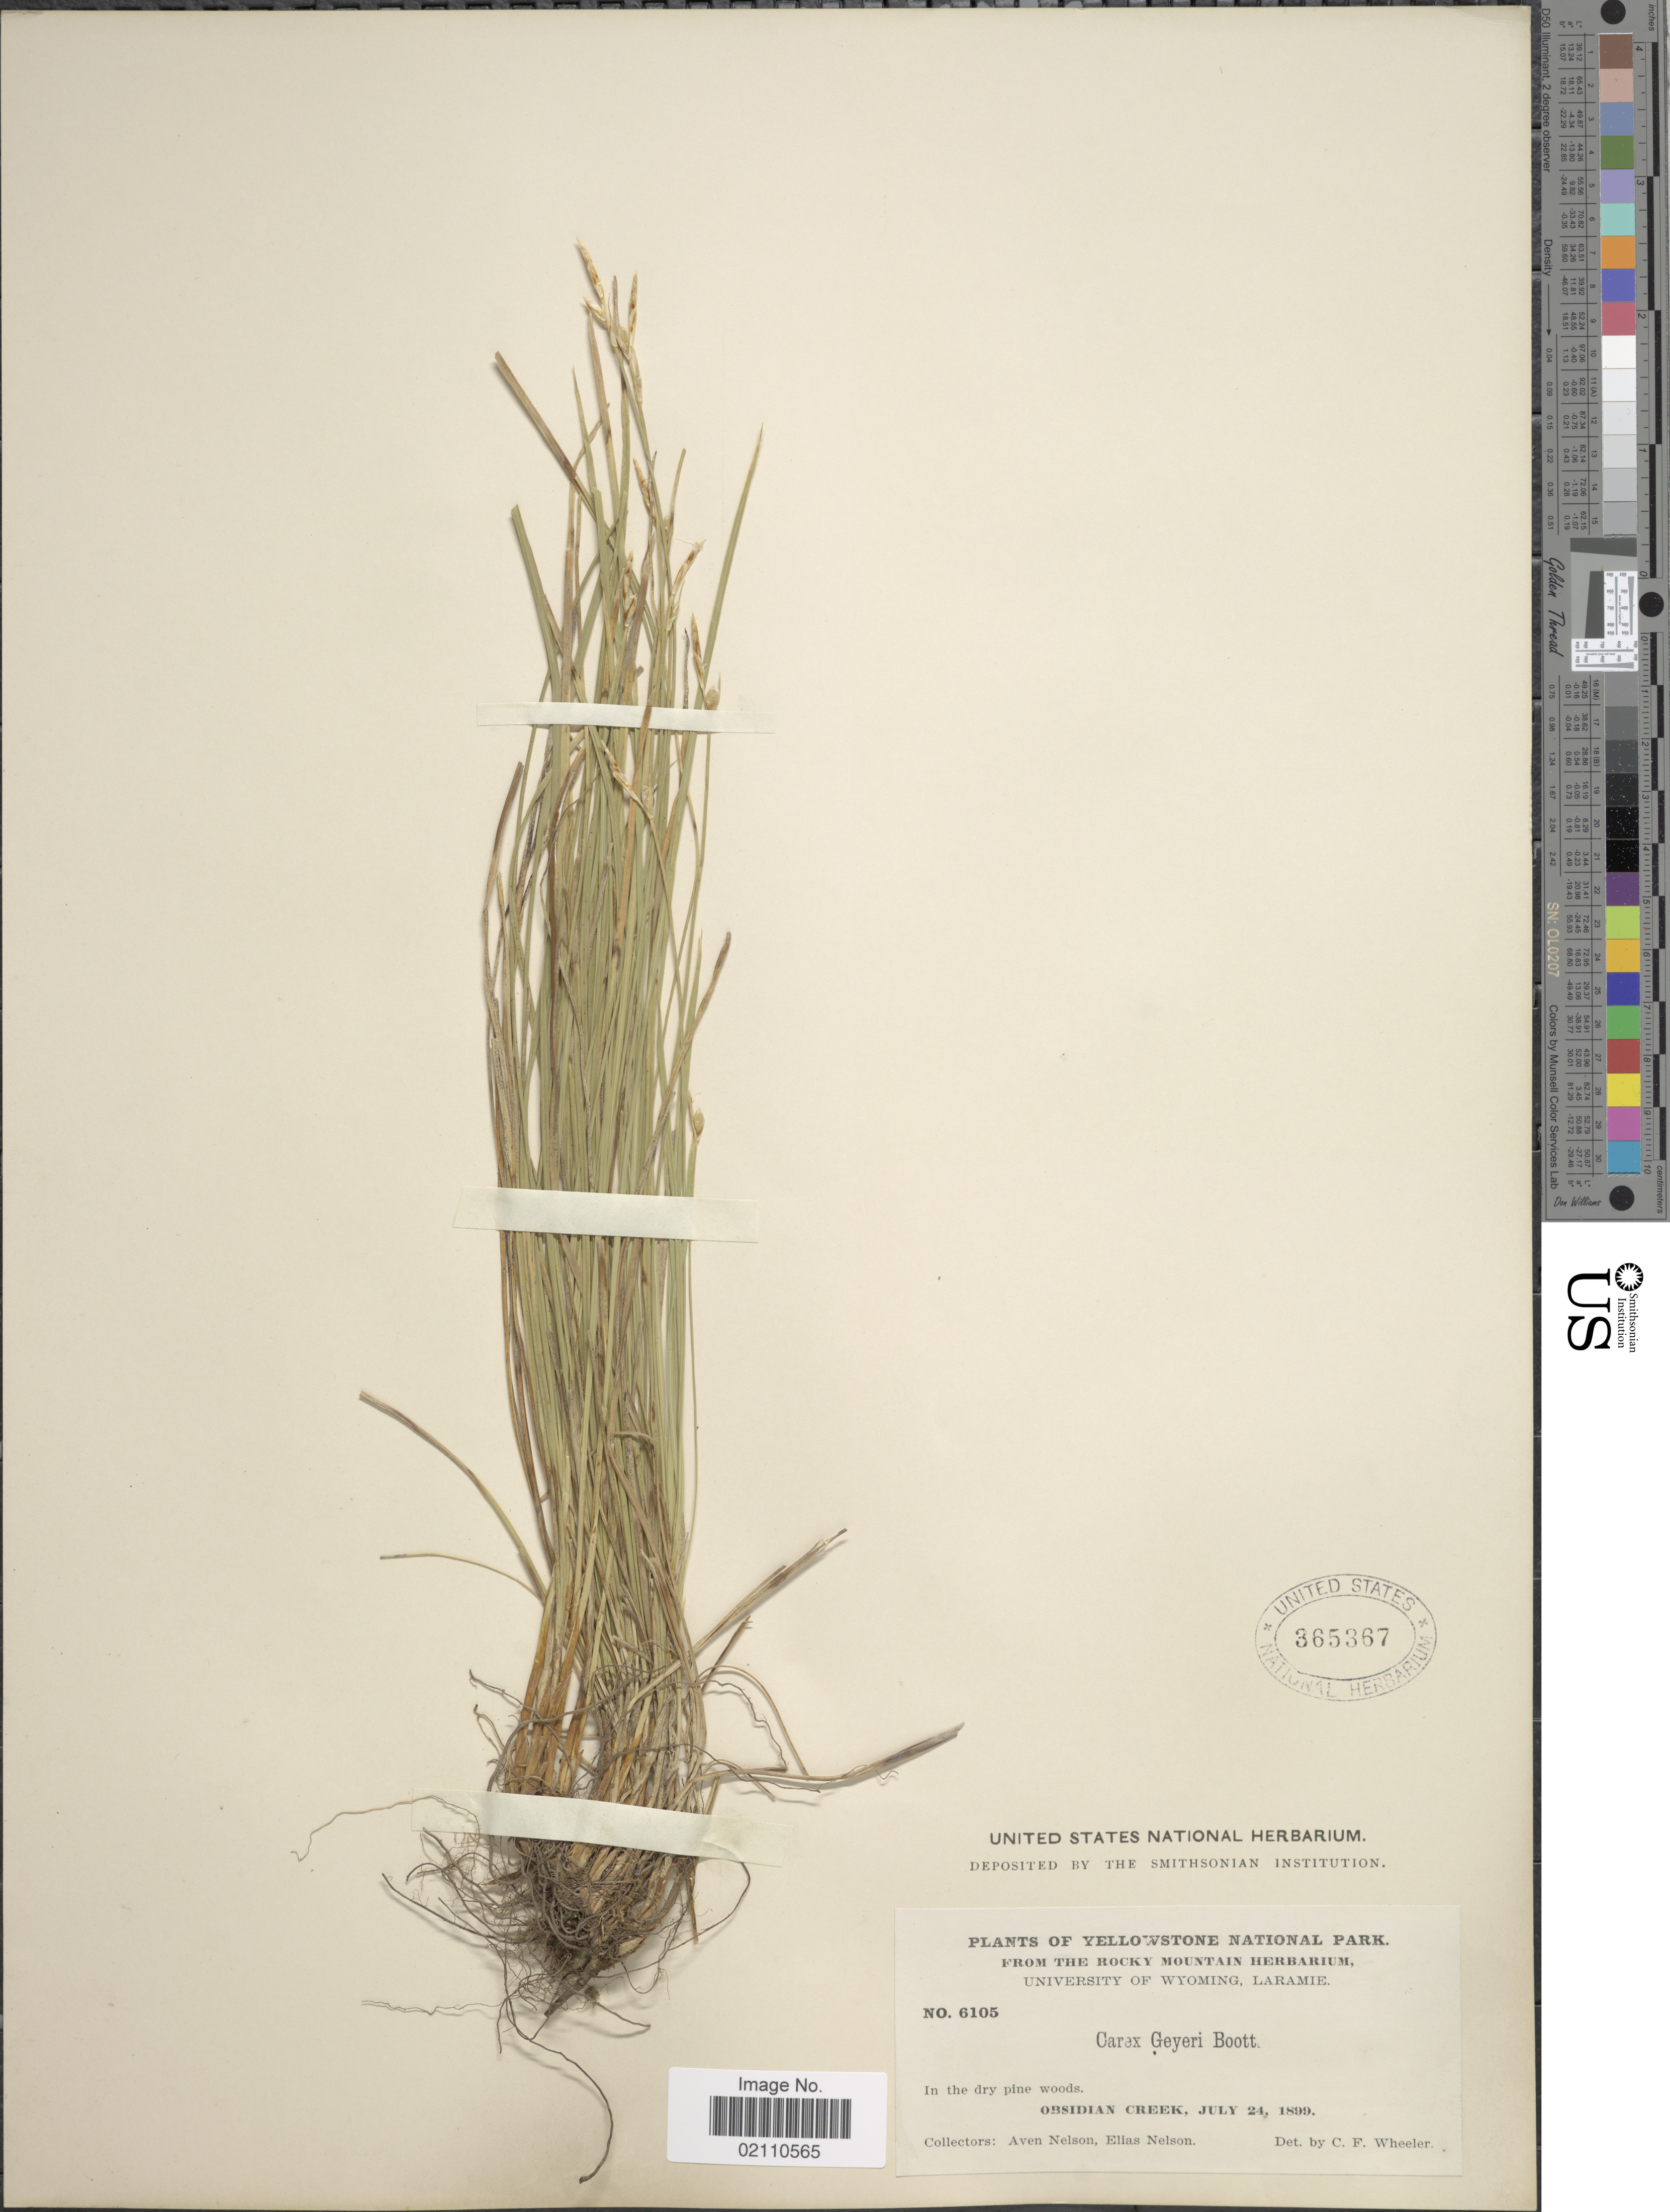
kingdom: Plantae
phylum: Tracheophyta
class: Liliopsida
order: Poales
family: Cyperaceae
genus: Carex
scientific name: Carex geyeri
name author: Boott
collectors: A. Nelson & E. Nelson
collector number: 6105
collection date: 1899-07-24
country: United States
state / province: Wyoming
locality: Yellowstone National Park, Obsidian Creek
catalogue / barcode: US 365367